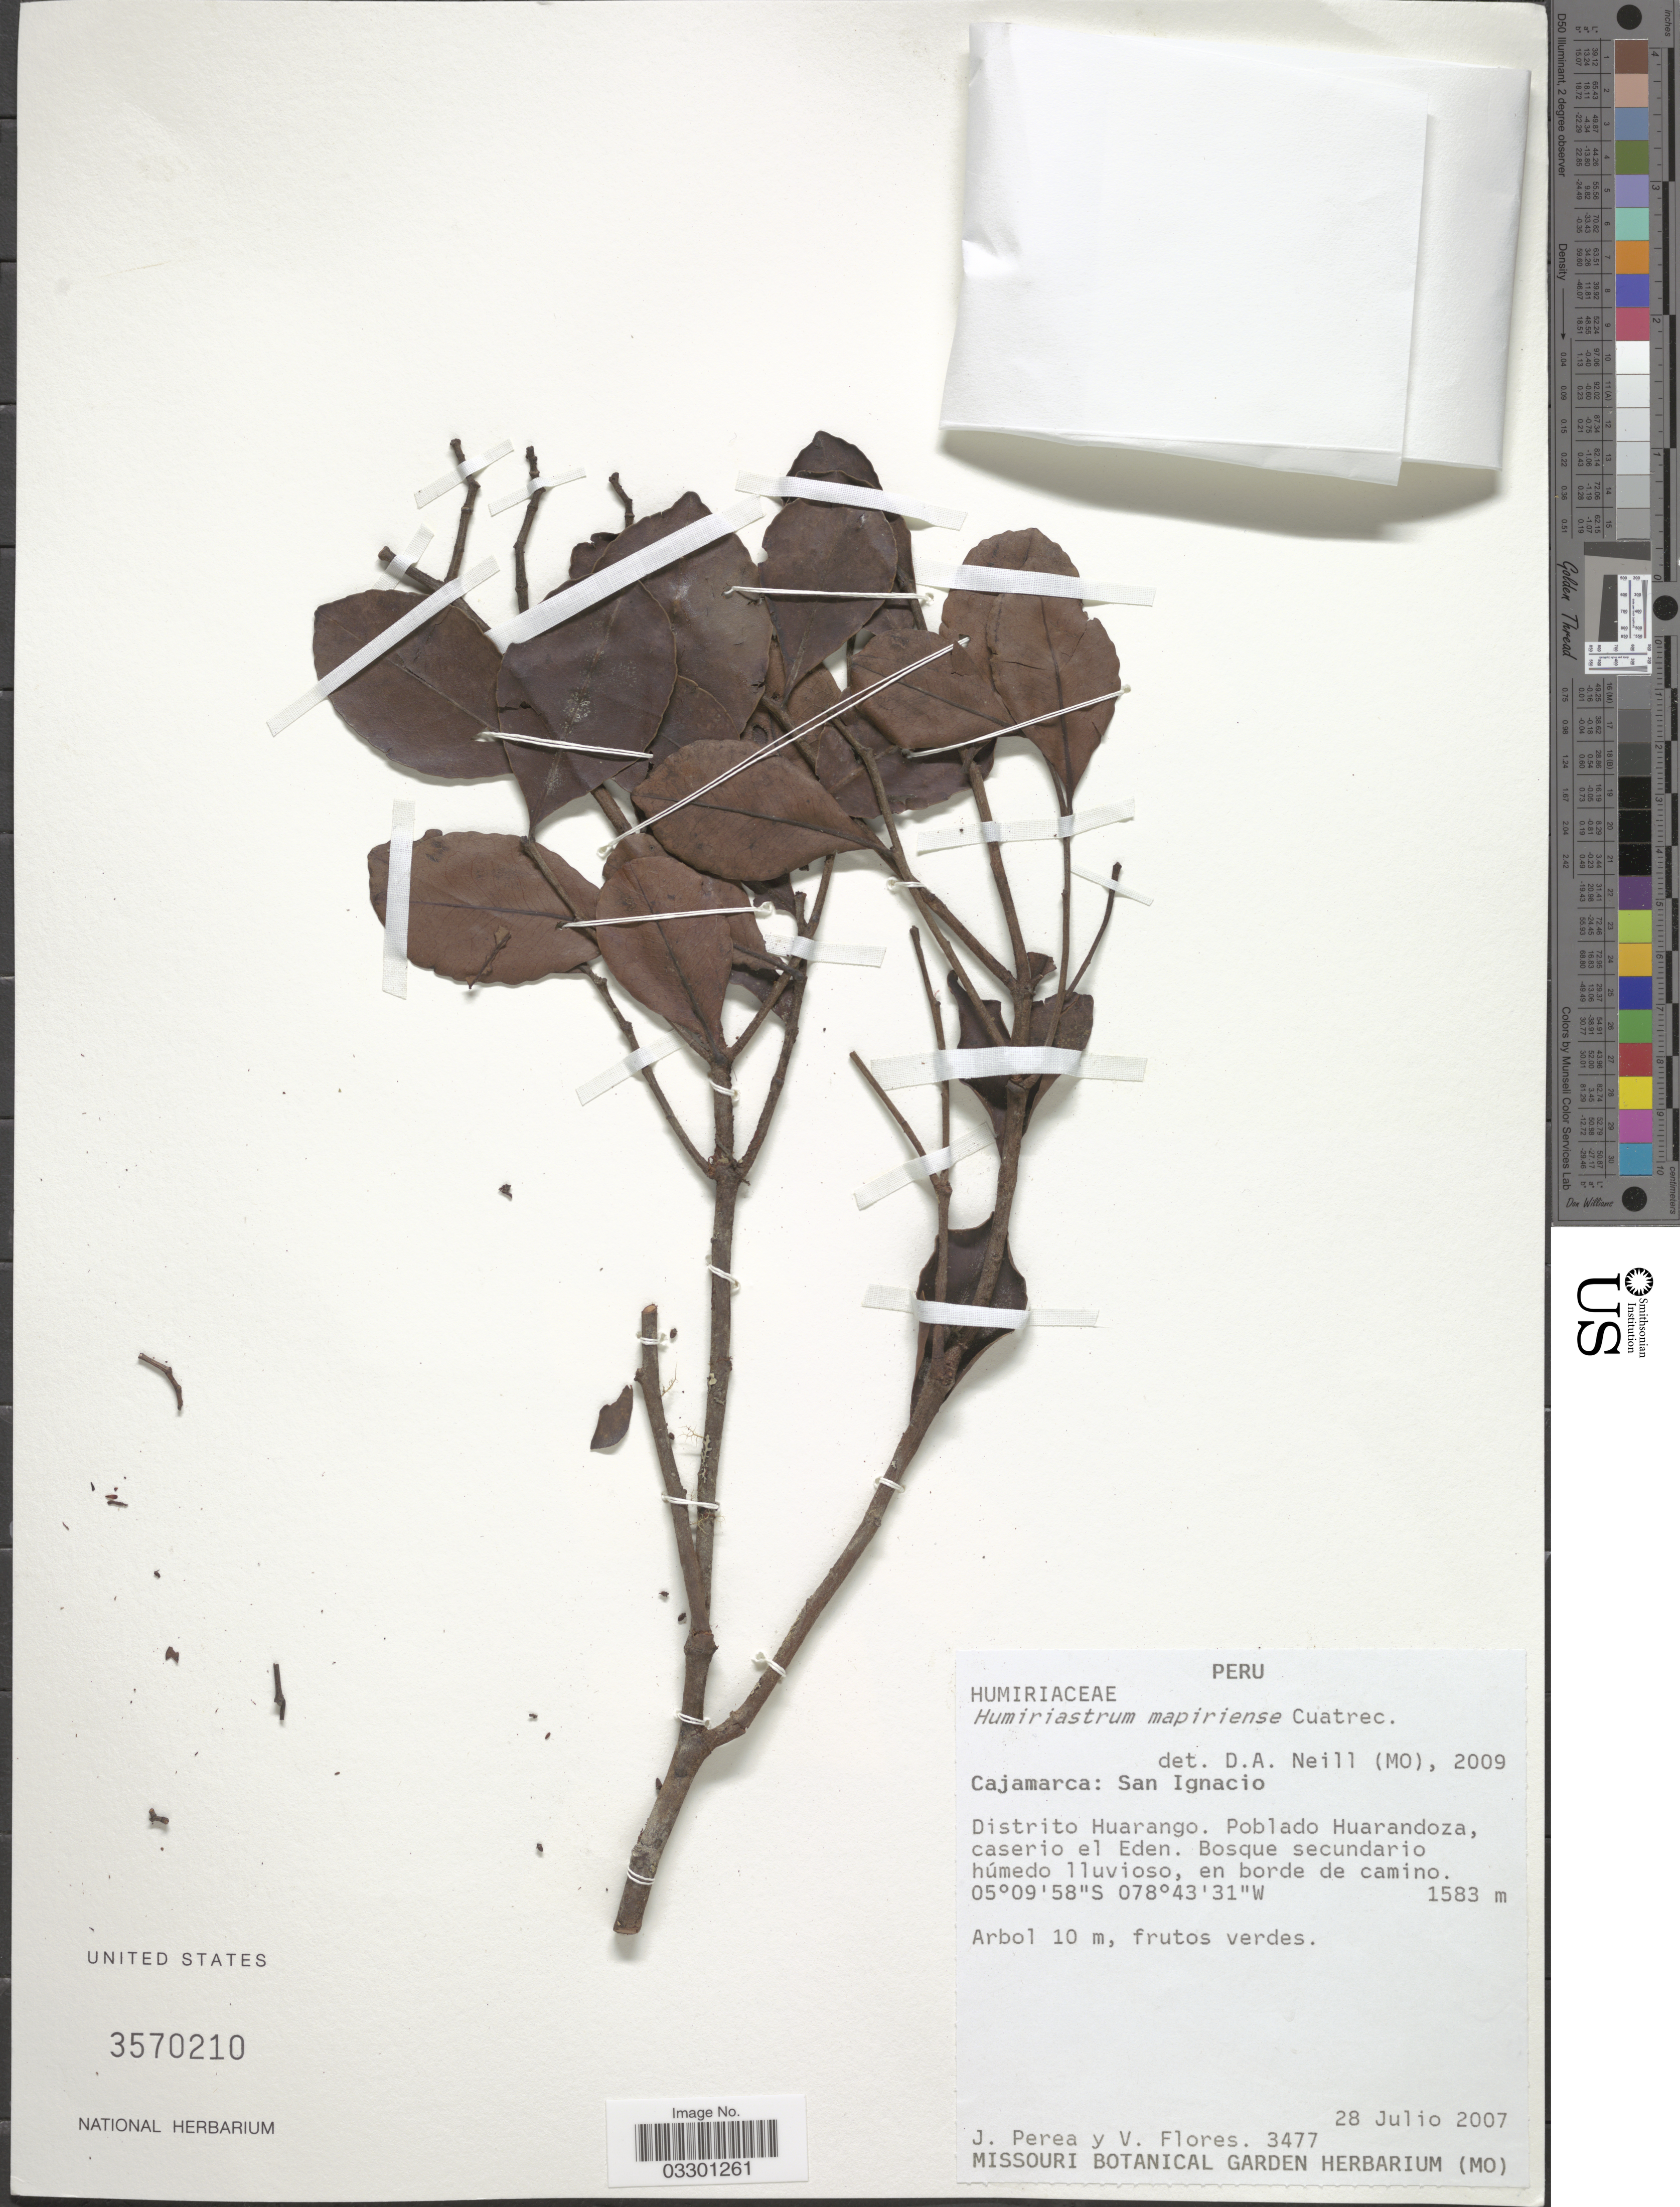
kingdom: Plantae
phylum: Tracheophyta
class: Magnoliopsida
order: Malpighiales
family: Humiriaceae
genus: Humiriastrum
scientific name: Humiriastrum mapiriense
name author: Cuatrec.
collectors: J. Perea & V. Flores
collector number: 3477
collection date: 2007-07-28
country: Peru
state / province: Cajamarca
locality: San Ignacio. Distrito Huarango. Poblado Huarandoza, caserio el Eden.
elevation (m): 1583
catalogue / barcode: US 3570210